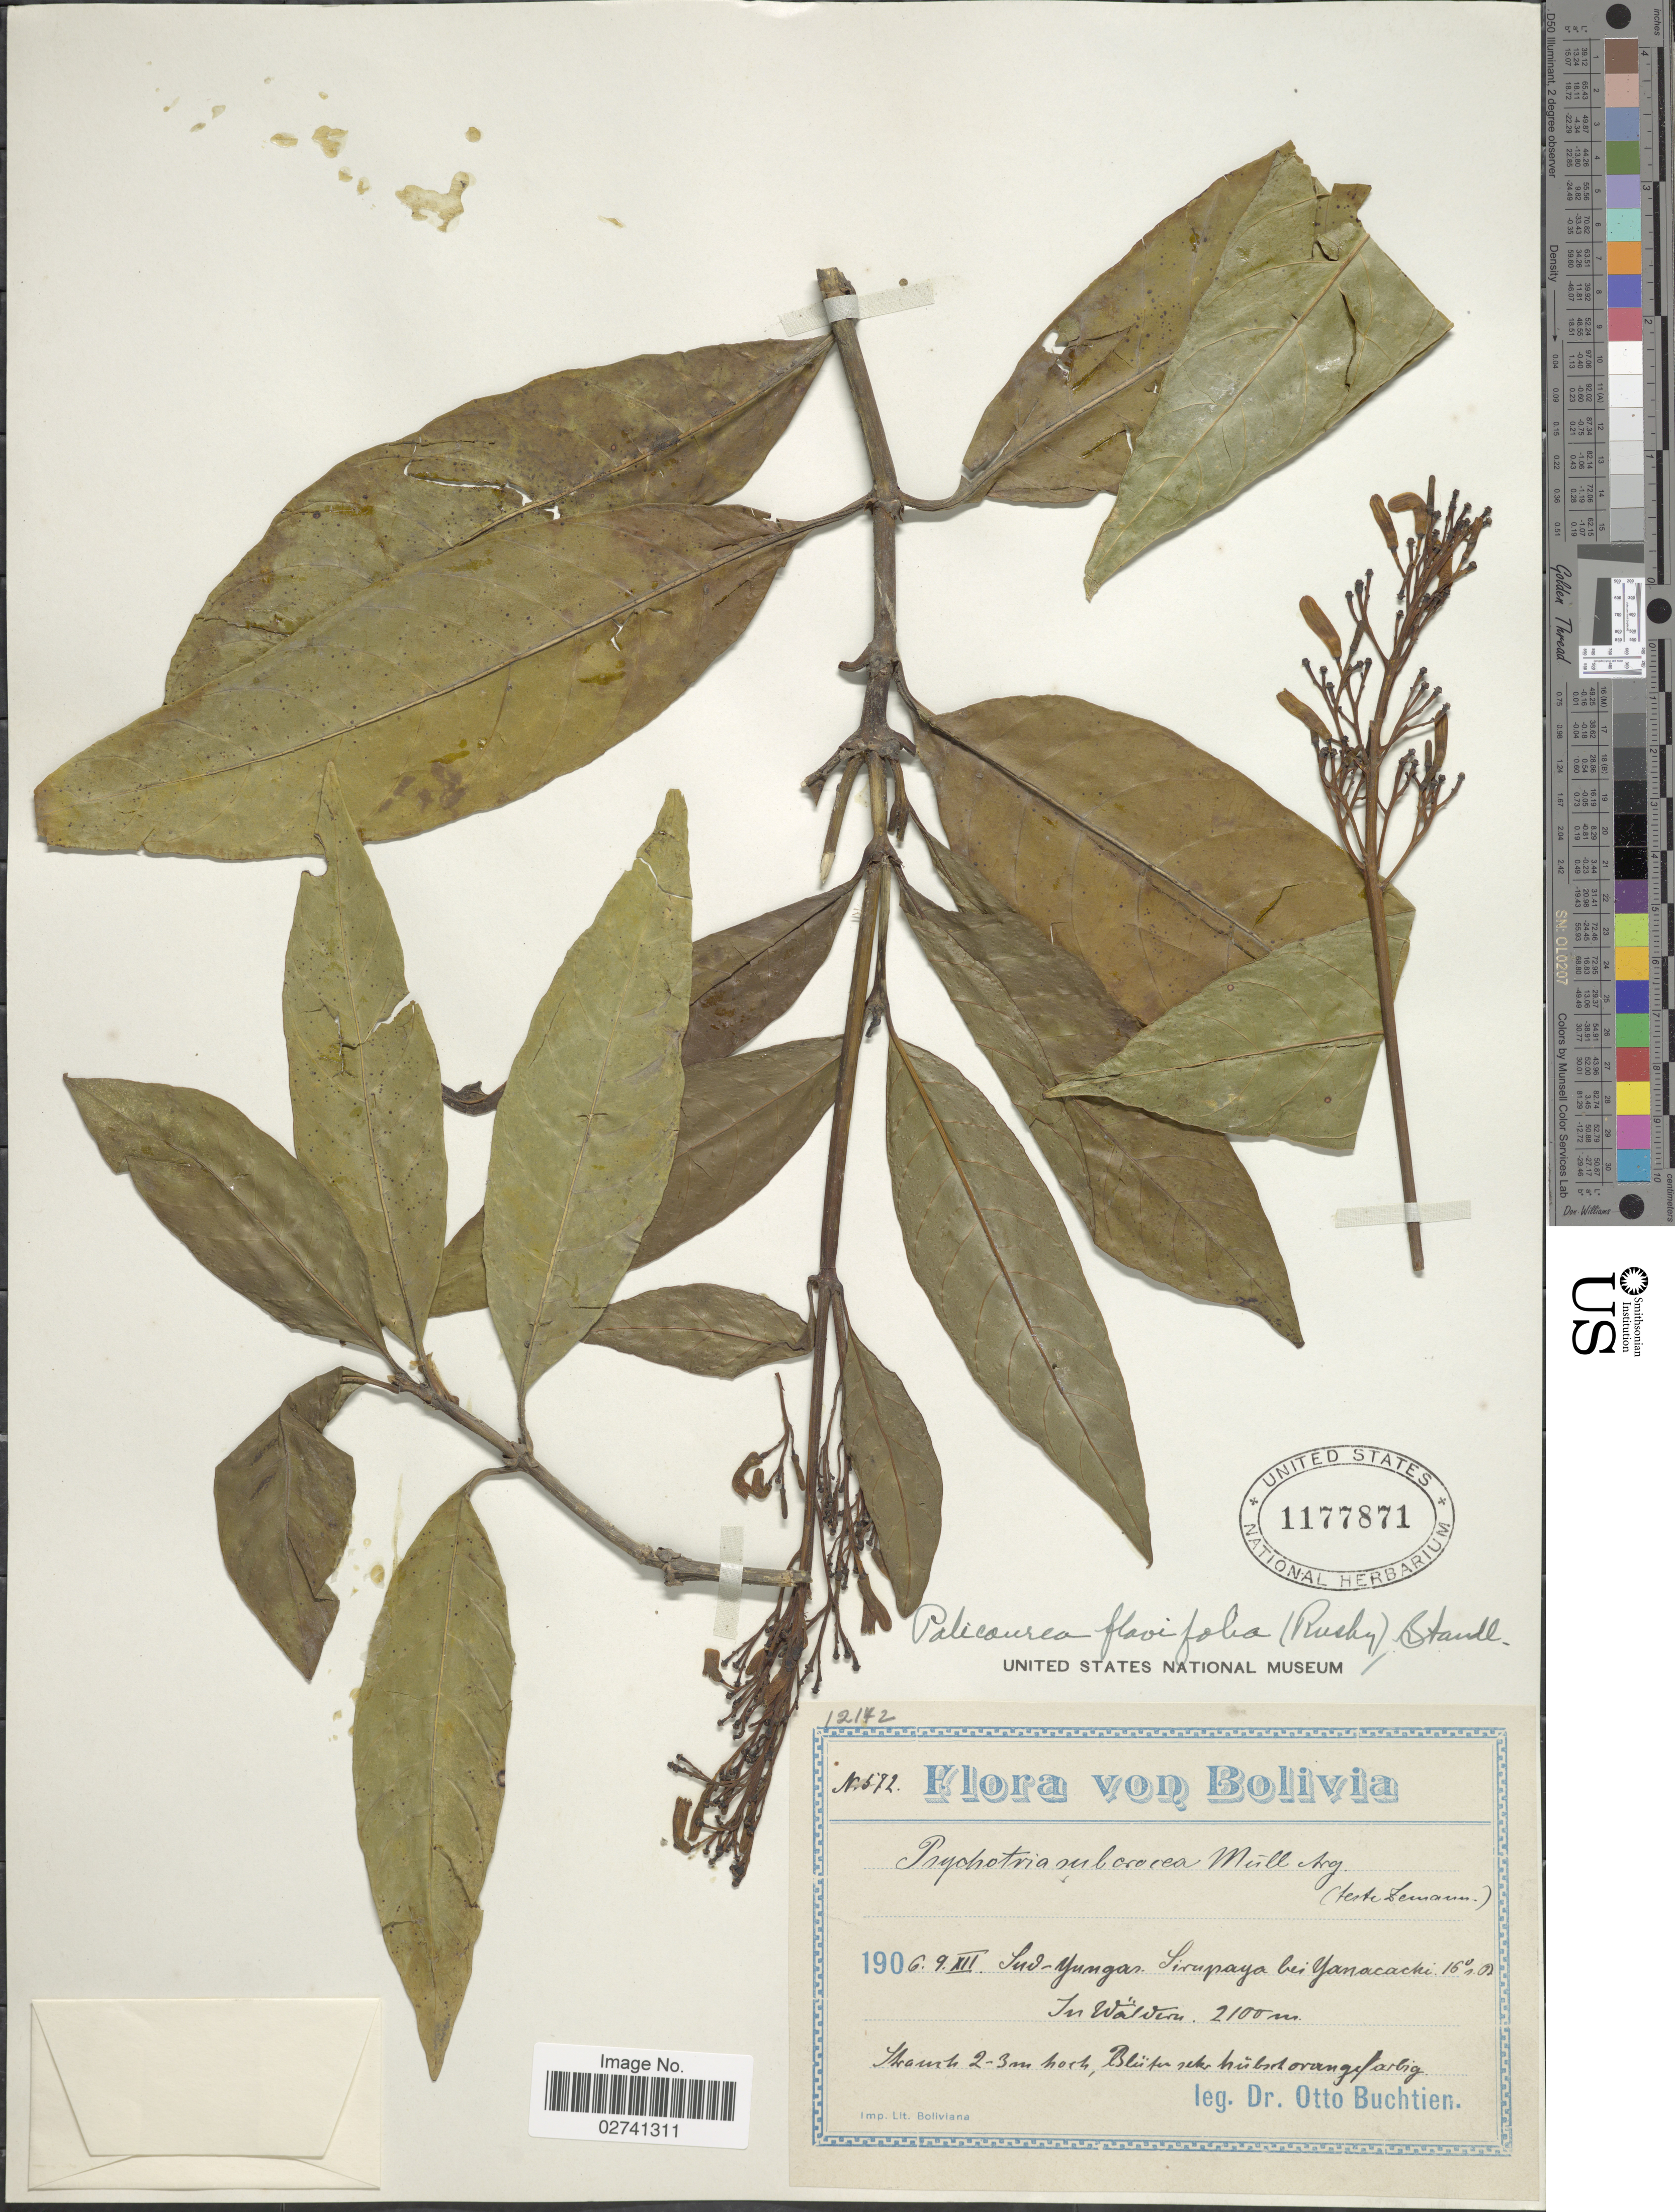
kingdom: Plantae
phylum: Tracheophyta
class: Magnoliopsida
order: Gentianales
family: Rubiaceae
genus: Palicourea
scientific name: Palicourea flavifolia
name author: (Rusby) Standl.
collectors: O. Buchtien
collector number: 572*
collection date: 1906-12-09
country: Bolivia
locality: Sud-Yungas, Sirupaya bei Yanacachi. In Walden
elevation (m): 2100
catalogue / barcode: US 1177871